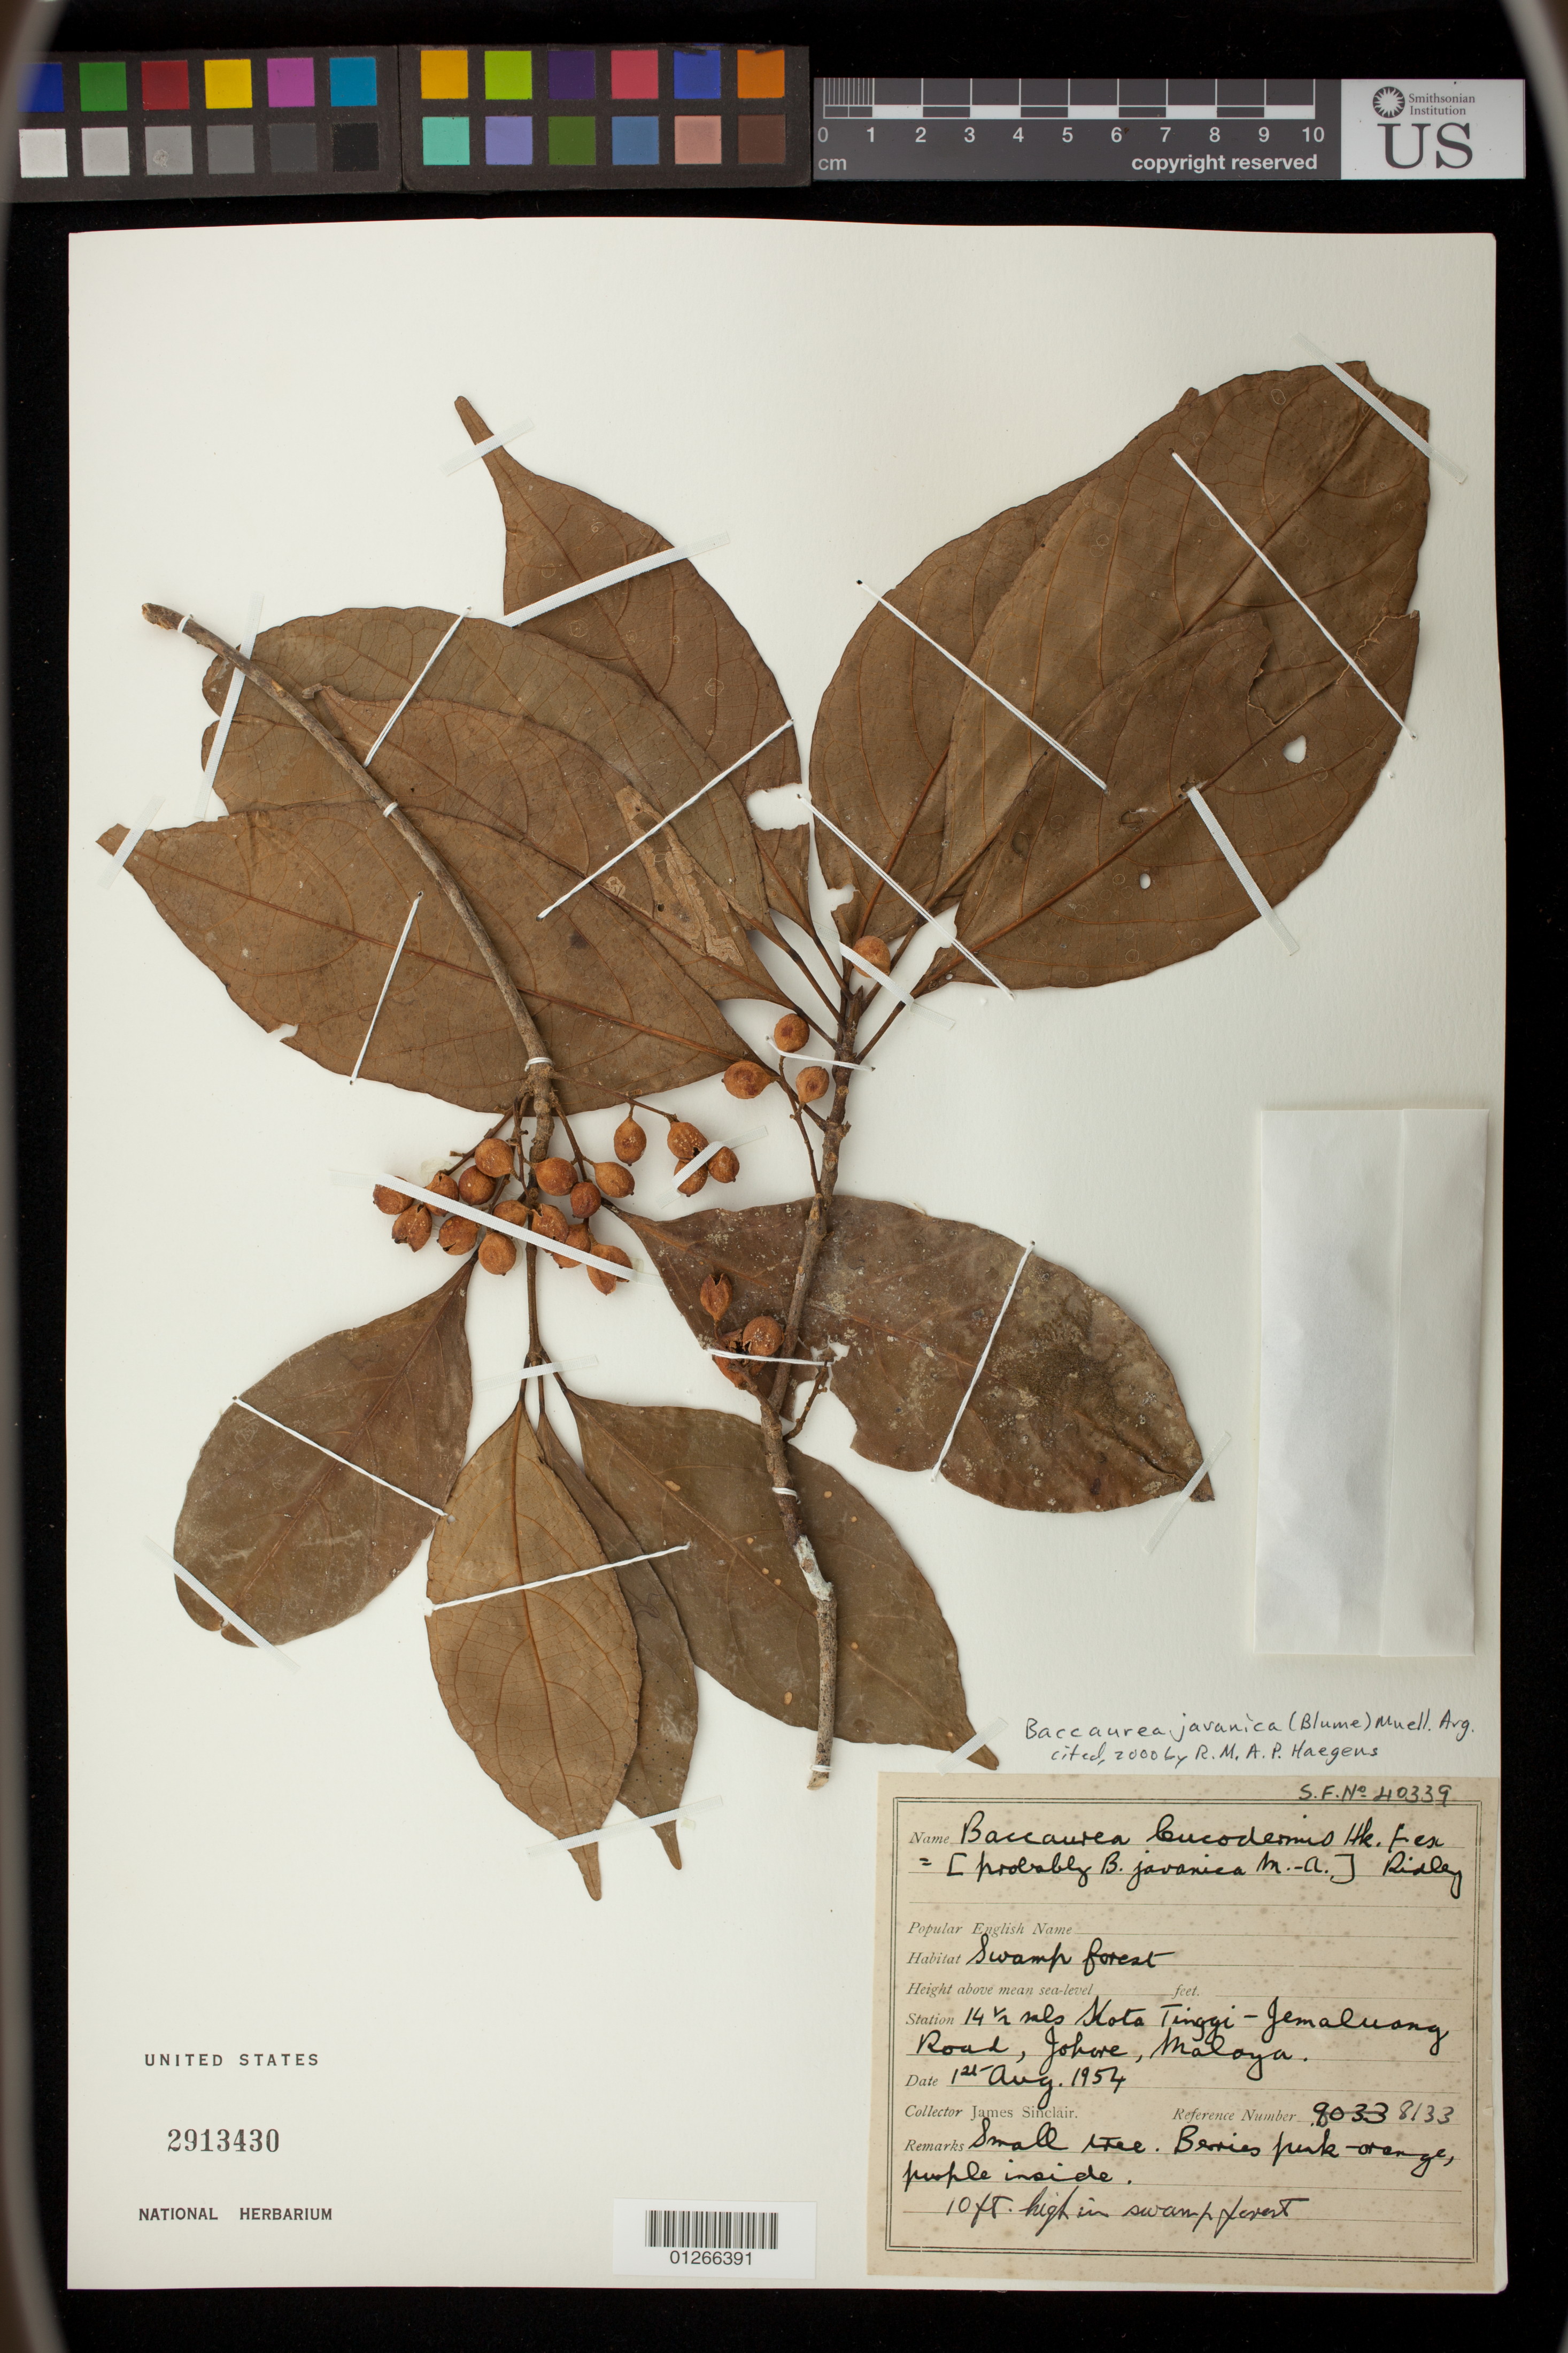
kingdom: Plantae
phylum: Tracheophyta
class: Magnoliopsida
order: Malpighiales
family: Phyllanthaceae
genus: Baccaurea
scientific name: Baccaurea javanica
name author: Müll. Arg.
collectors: J. Sinclair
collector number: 40339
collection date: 1954-08-01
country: Malaysia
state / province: Johor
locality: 14 1/2 mls Skota Tinggi-Jemaluong Road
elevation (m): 3